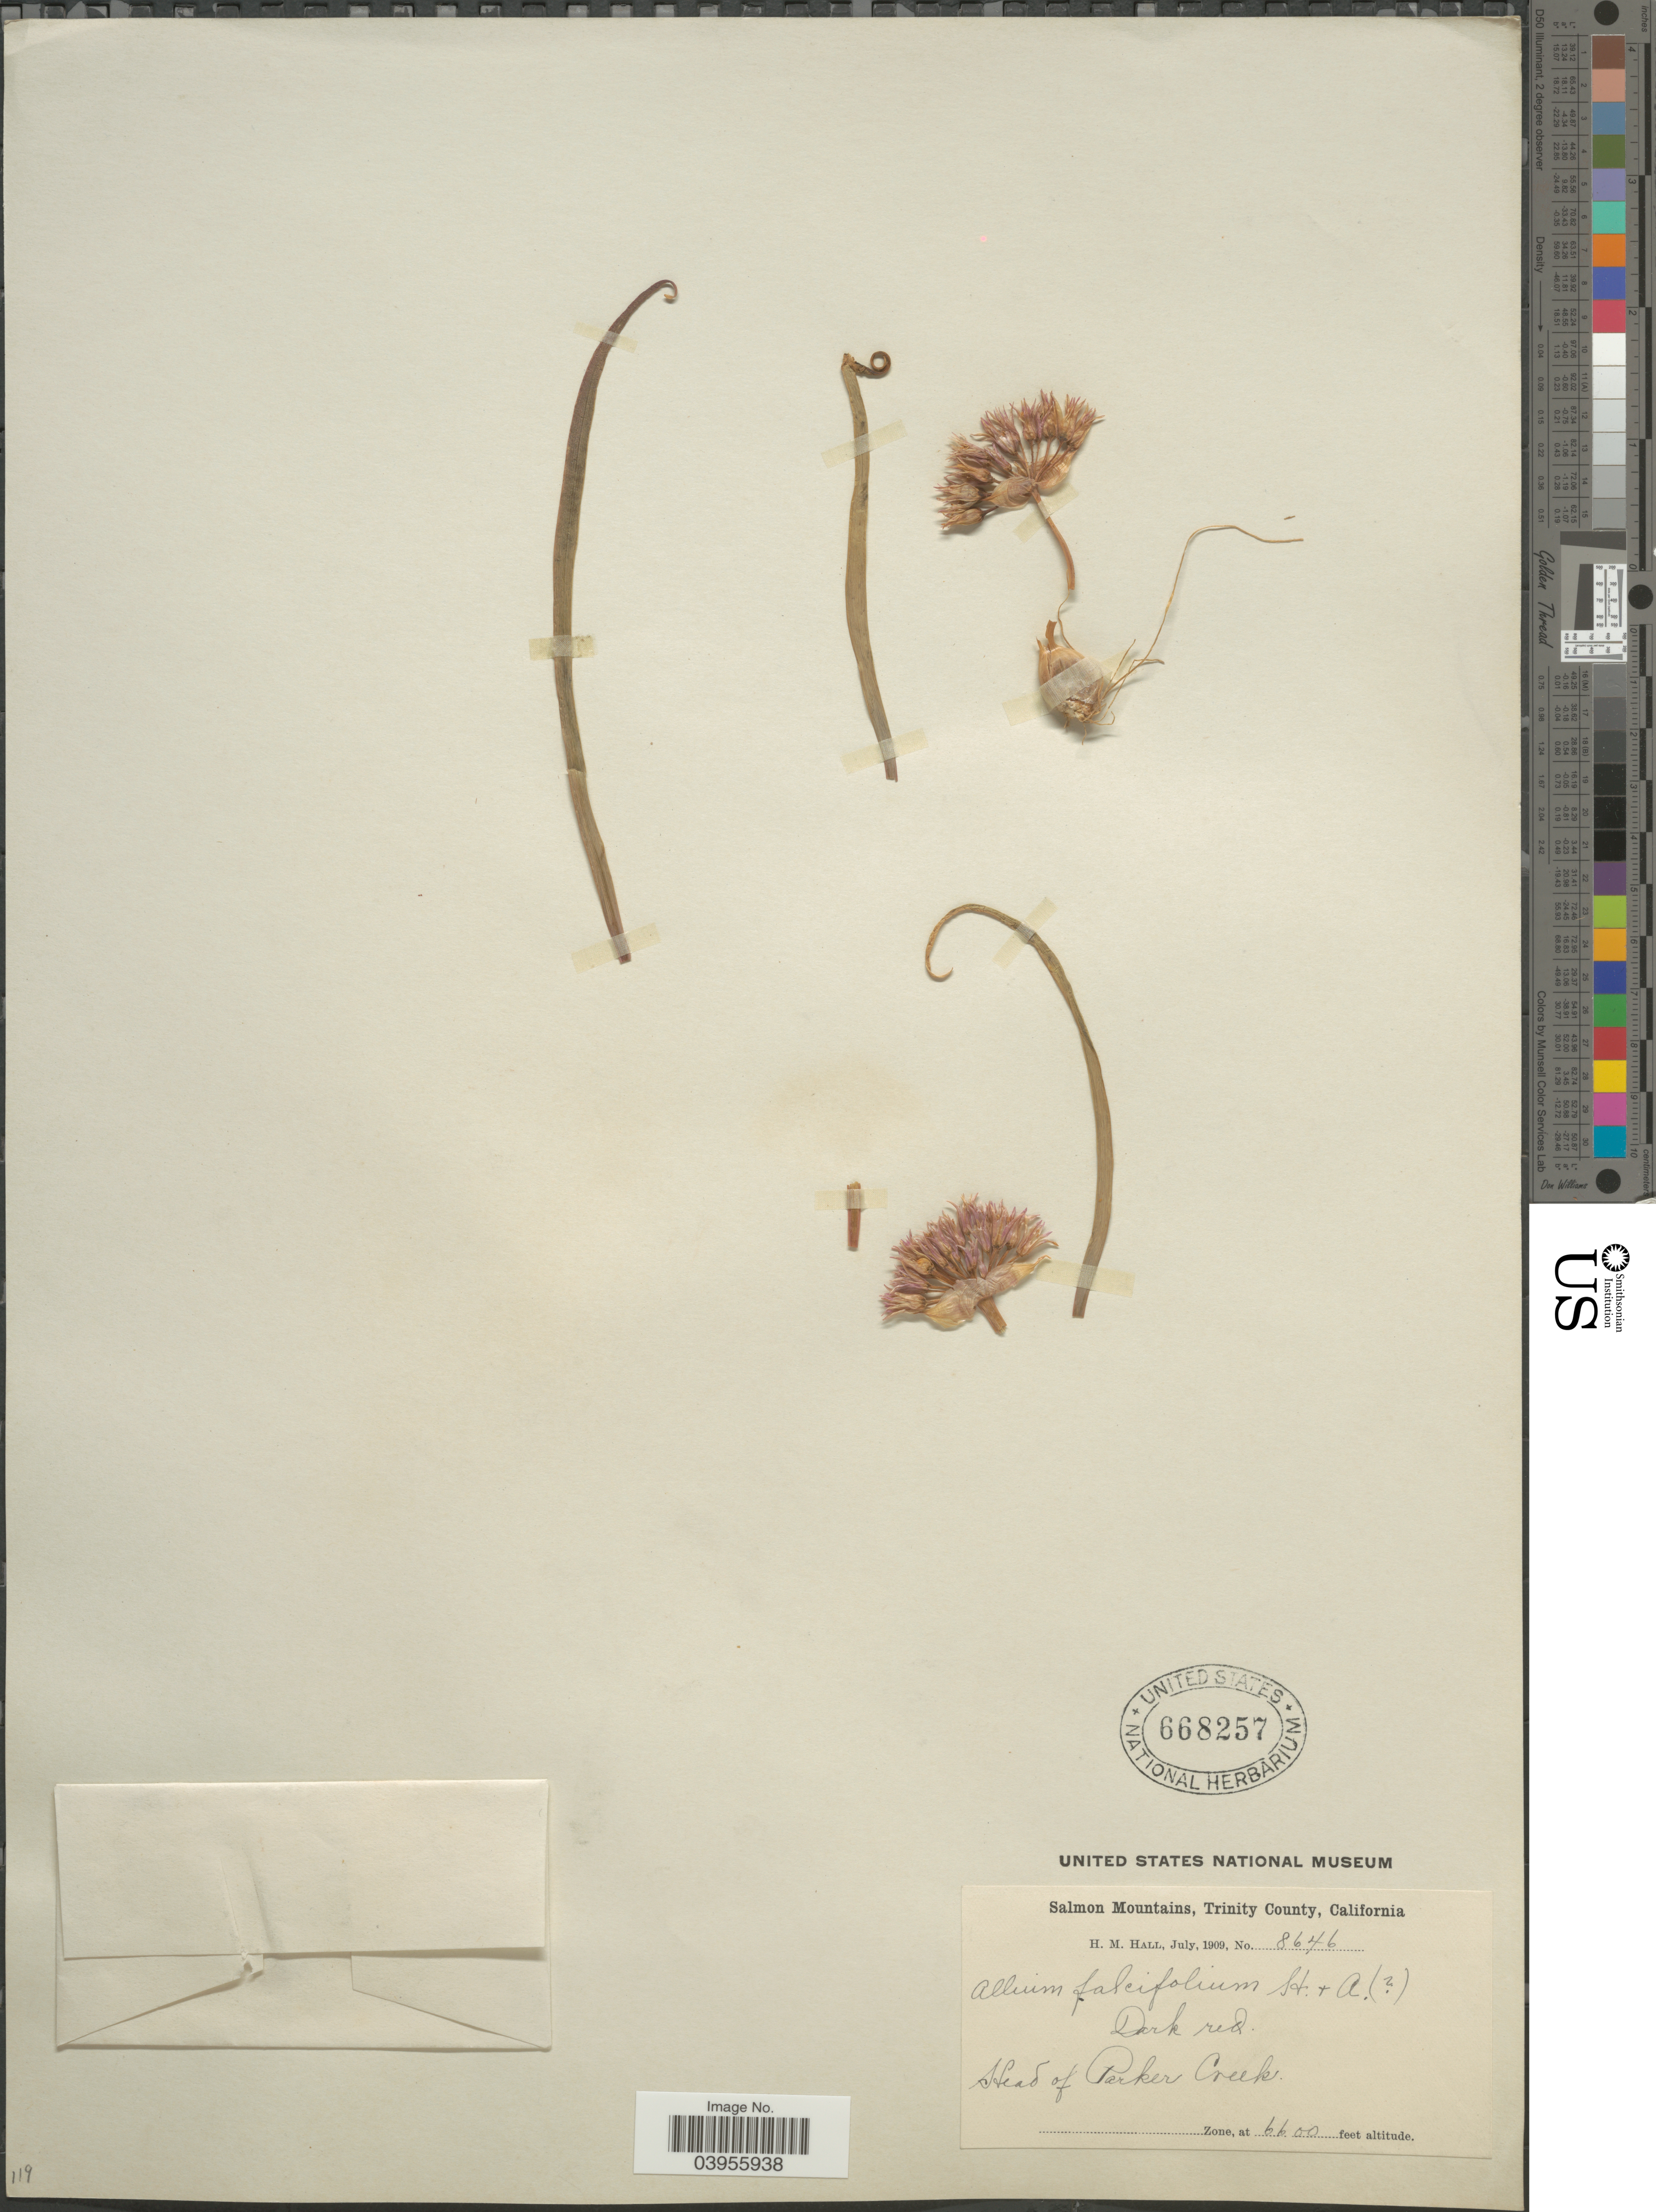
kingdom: Plantae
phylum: Tracheophyta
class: Liliopsida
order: Asparagales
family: Amaryllidaceae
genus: Allium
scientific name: Allium falcifolium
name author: Hook. & Arn.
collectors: H. M. Hall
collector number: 8646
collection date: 1909-07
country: United States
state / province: California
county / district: Trinity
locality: Salmon Mountains, Trinity County. Head of Parker Creek.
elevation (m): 2012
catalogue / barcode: US 668257